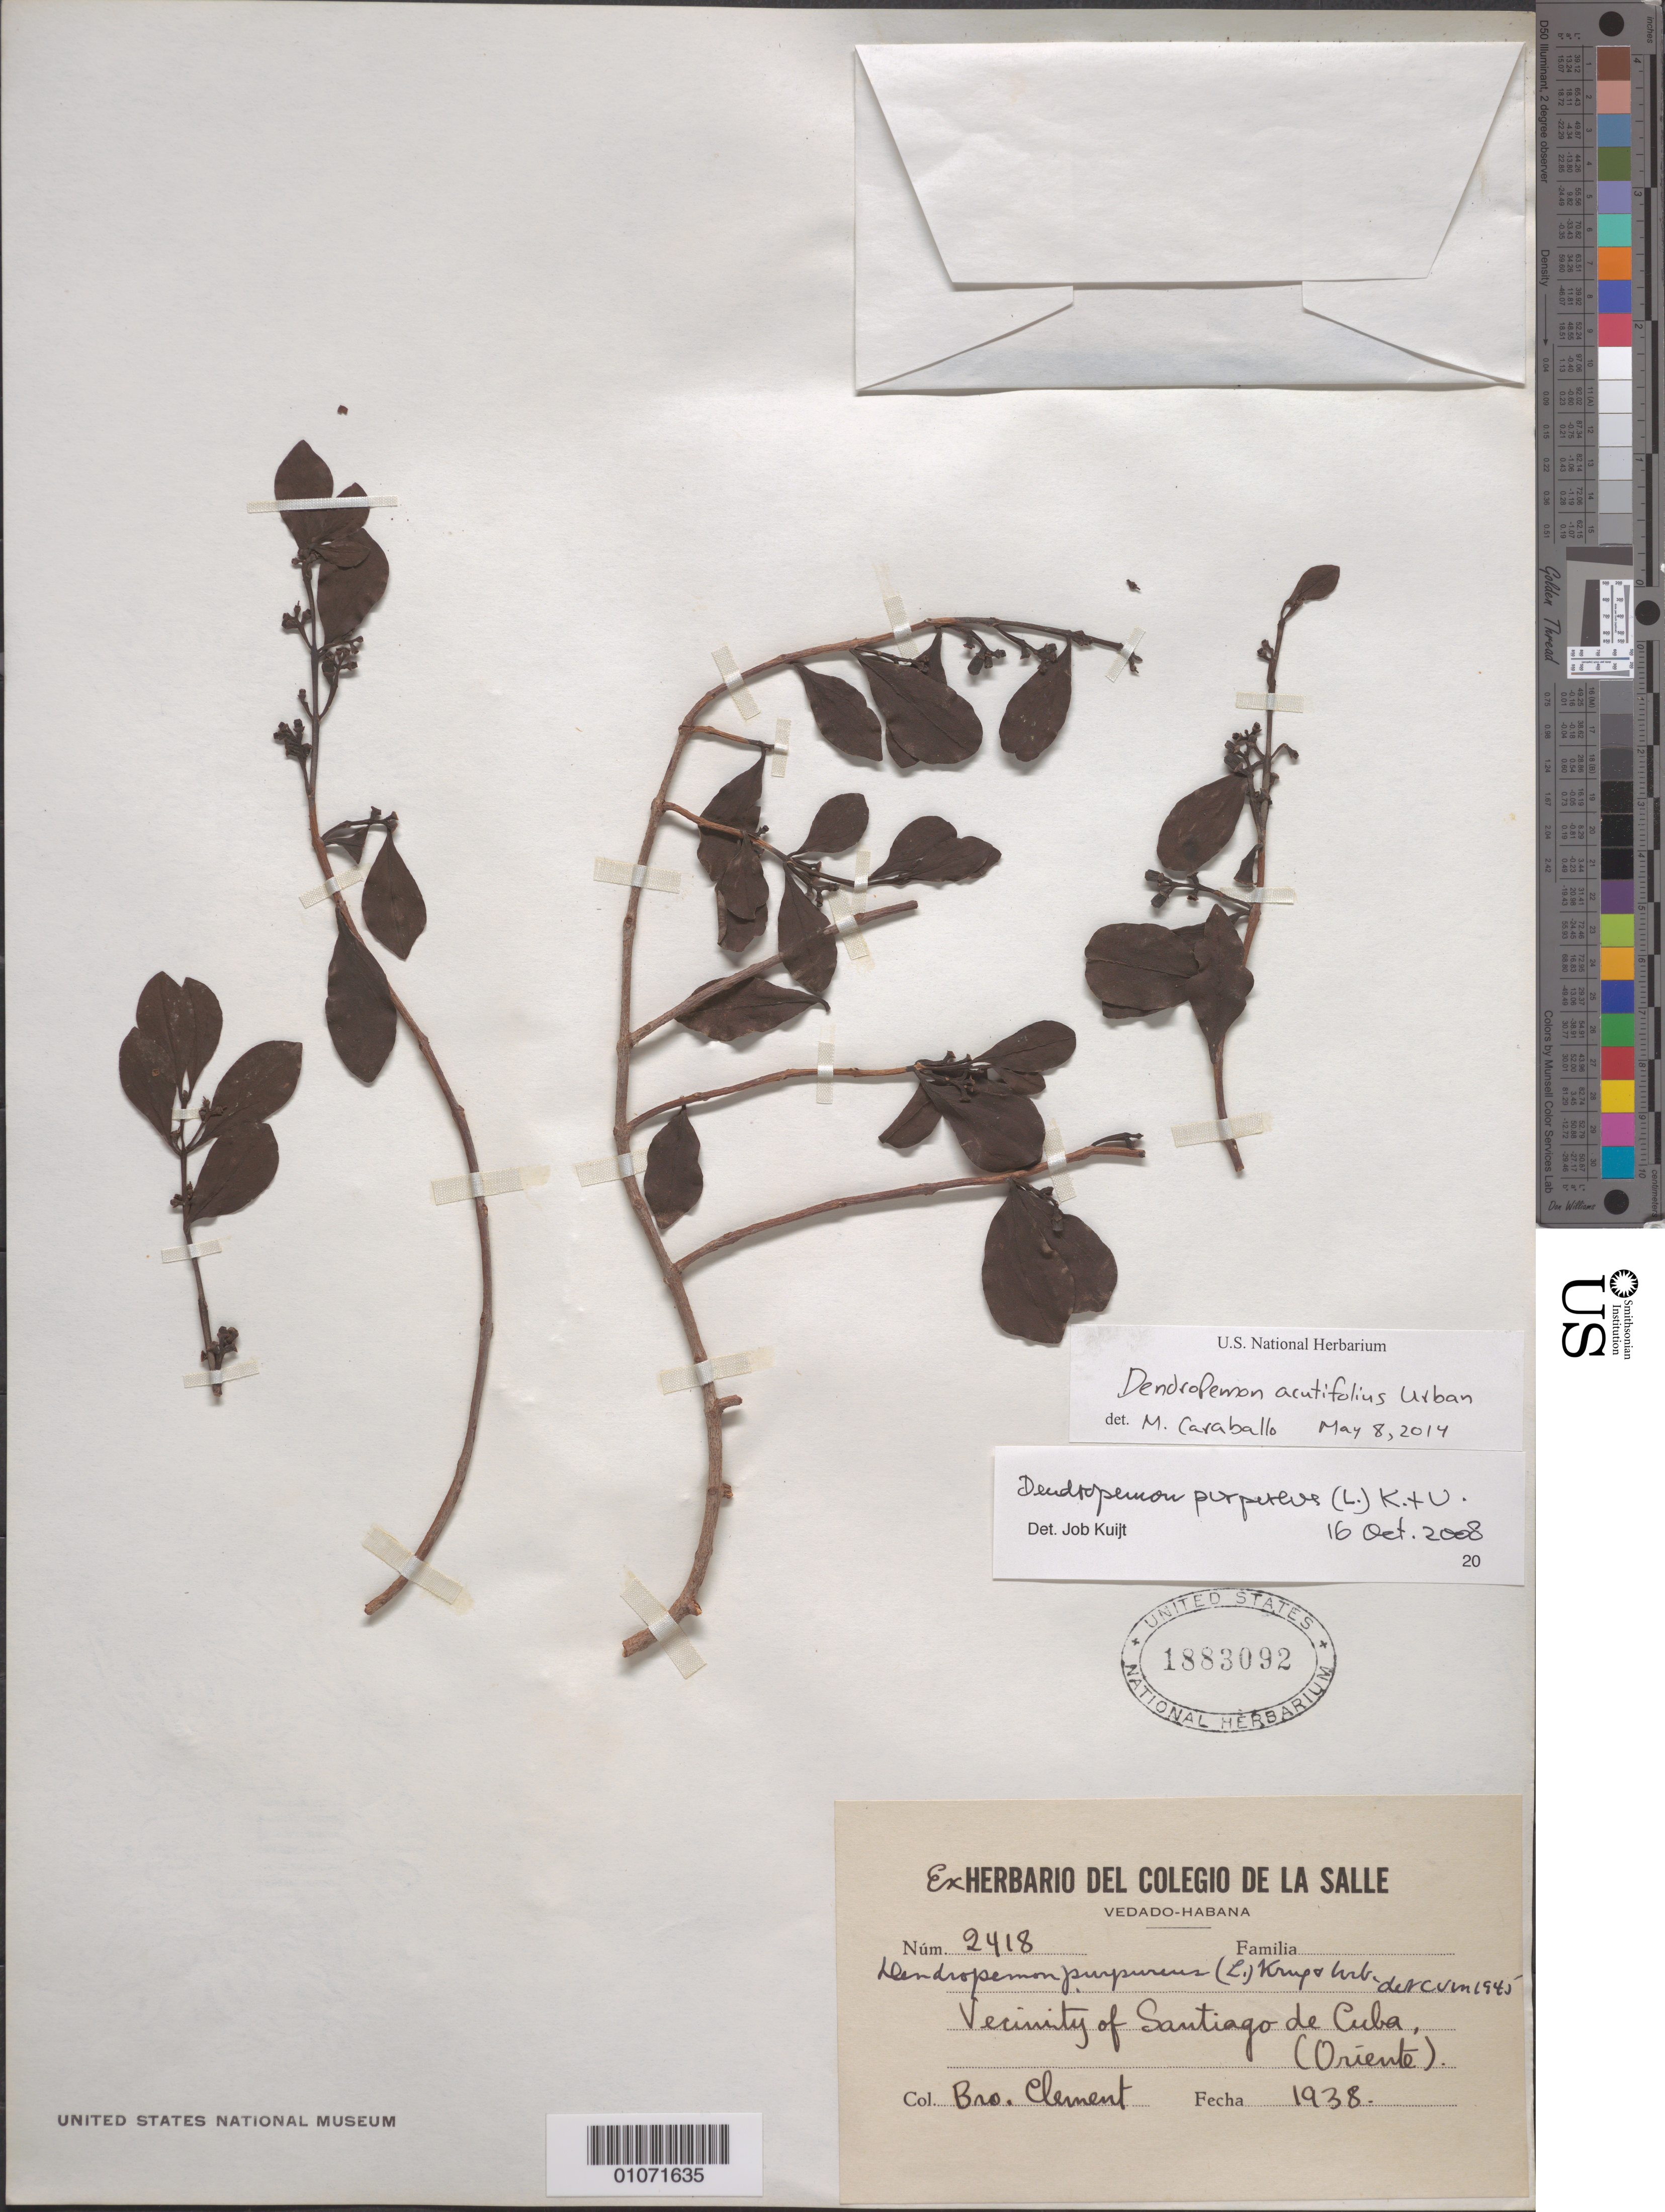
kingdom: Plantae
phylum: Tracheophyta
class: Magnoliopsida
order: Santalales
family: Loranthaceae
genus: Dendropemon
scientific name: Dendropemon acutifolius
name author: Urb.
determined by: Caraballo-Ortiz, Marcos A., (MISS), University of Mississippi (UNITED STATES)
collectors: B. Clement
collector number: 2418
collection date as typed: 01 Jan 1938 to 31 Dec 1938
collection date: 1938-01-01/1938-12-31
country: Cuba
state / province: Santiago de Cuba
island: Cuba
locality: Vicinity of Santiago de Cuba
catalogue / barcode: US 1883092